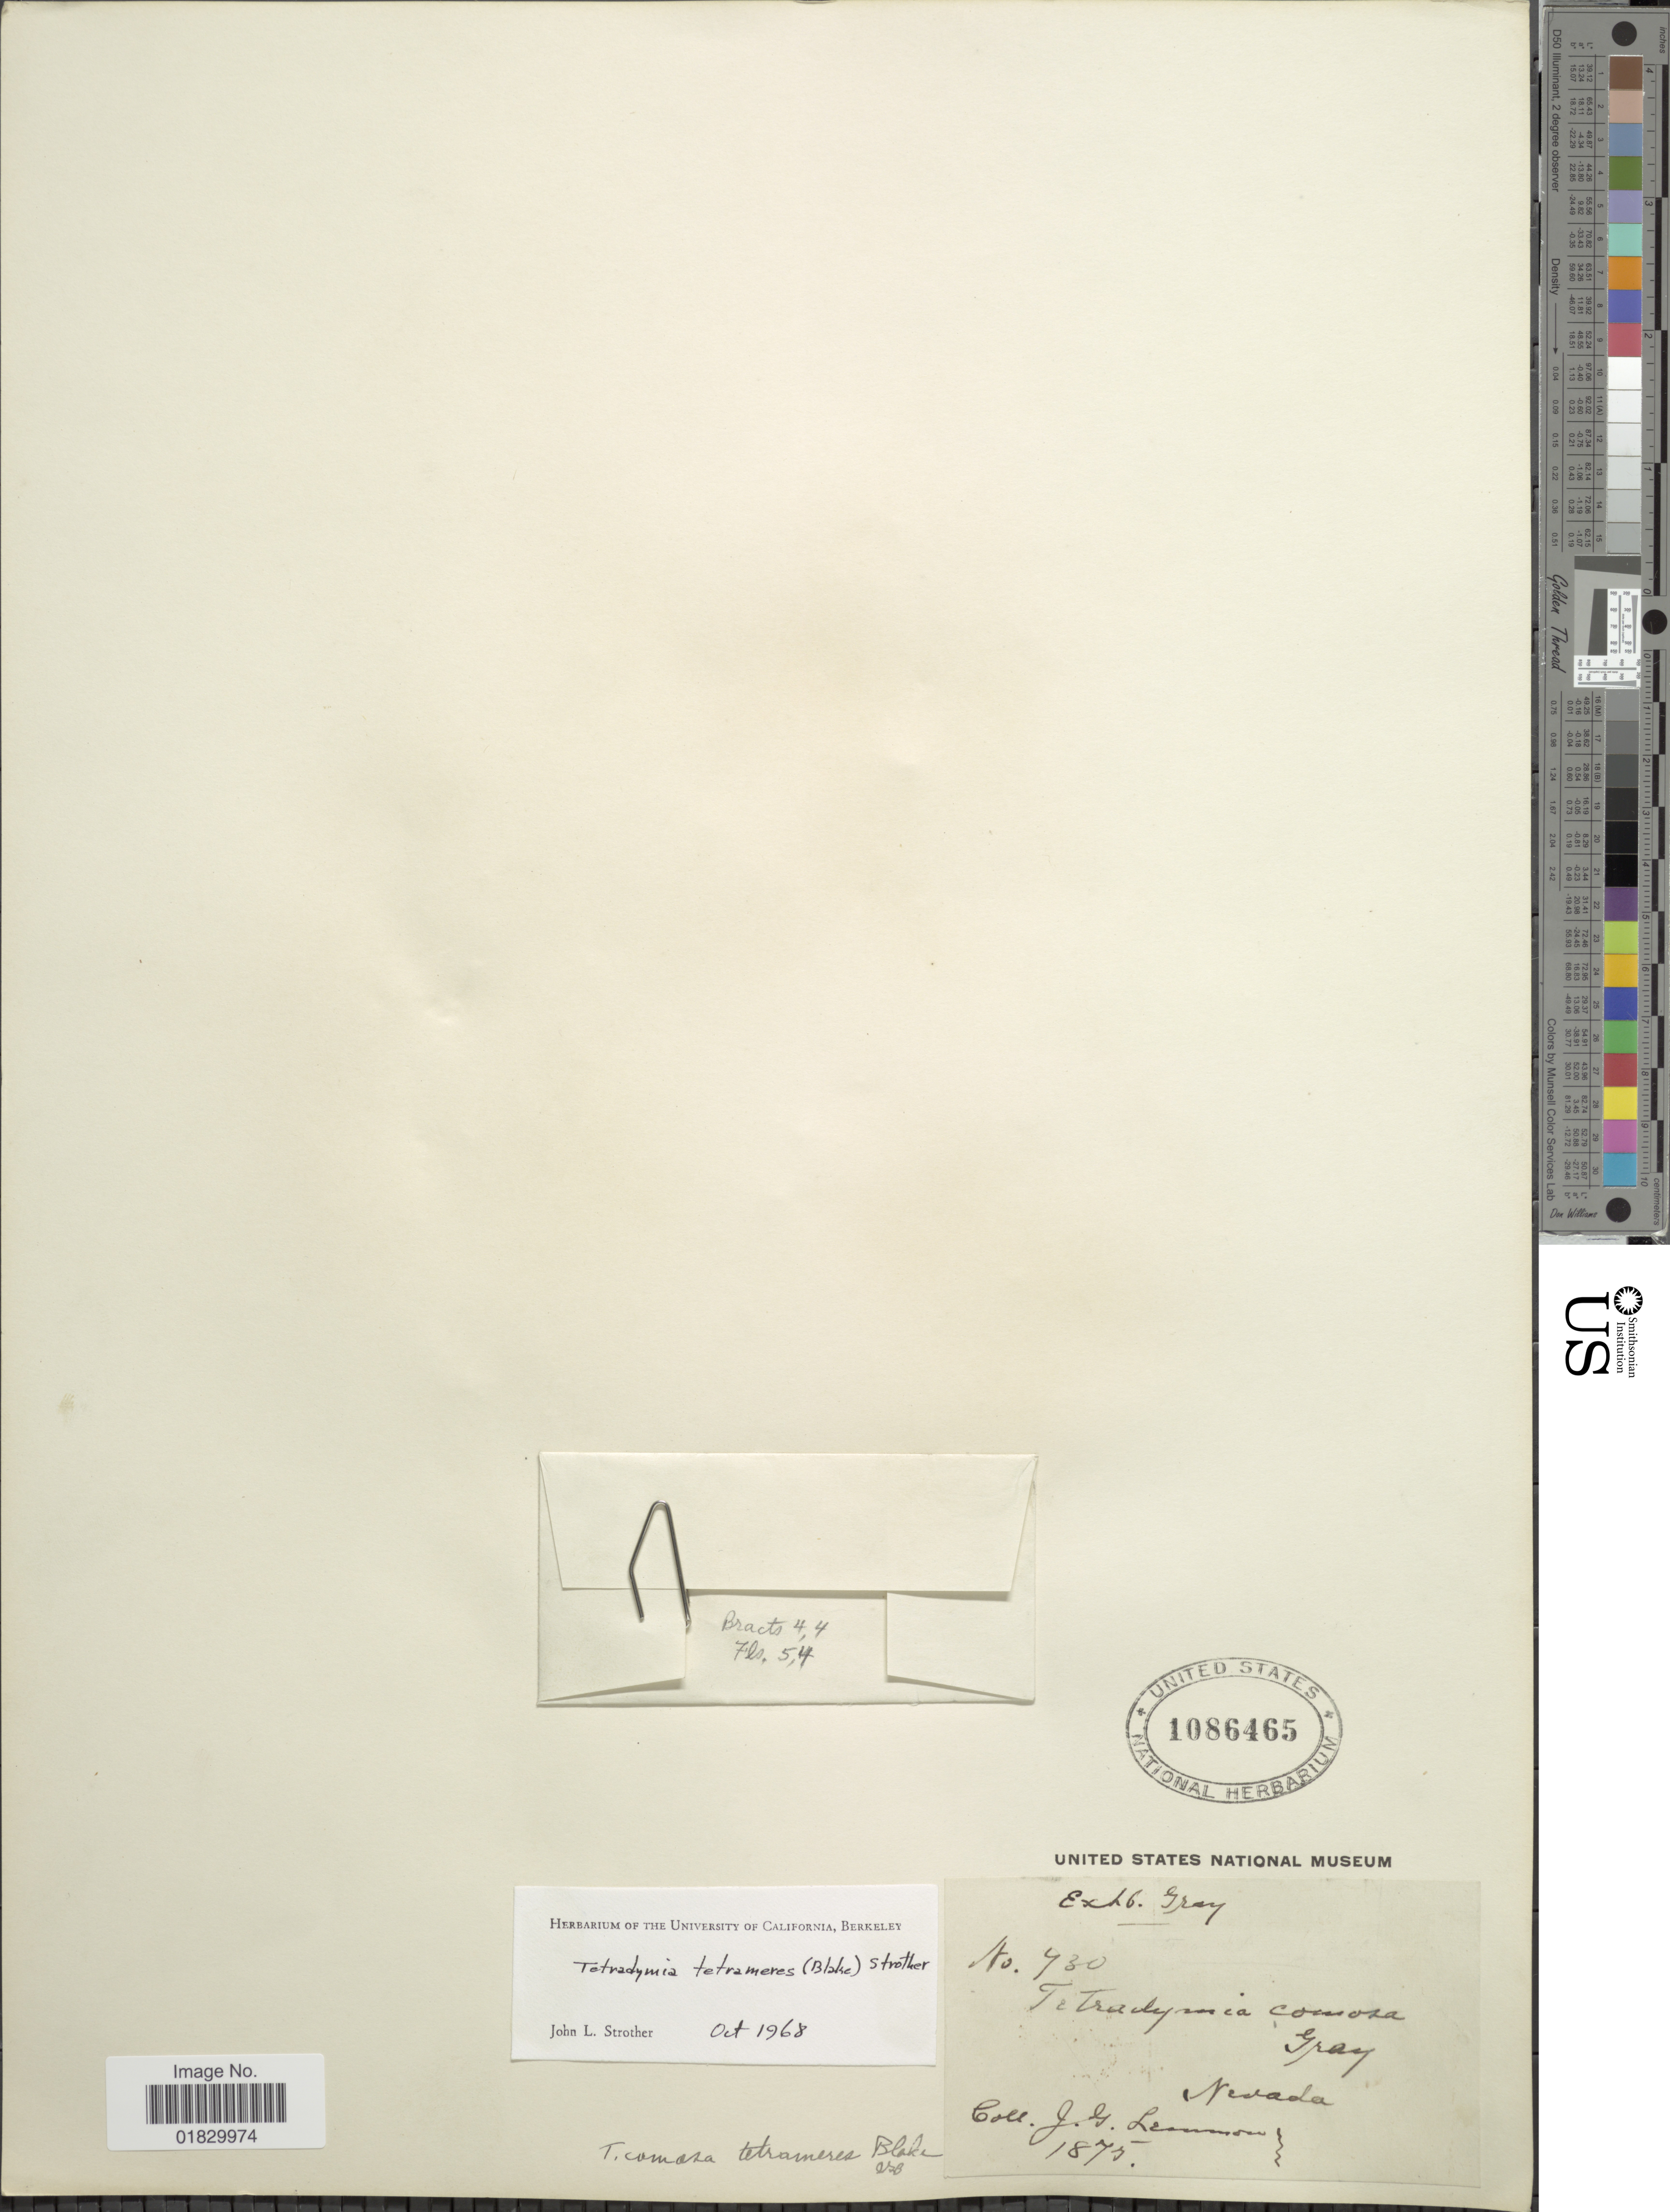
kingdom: Plantae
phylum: Tracheophyta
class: Magnoliopsida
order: Asterales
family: Asteraceae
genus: Tetradymia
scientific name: Tetradymia tetrameres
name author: (S.F. Blake) Strother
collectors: J. Lemmon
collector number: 730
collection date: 1875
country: United States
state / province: Nevada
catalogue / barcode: US 1086465